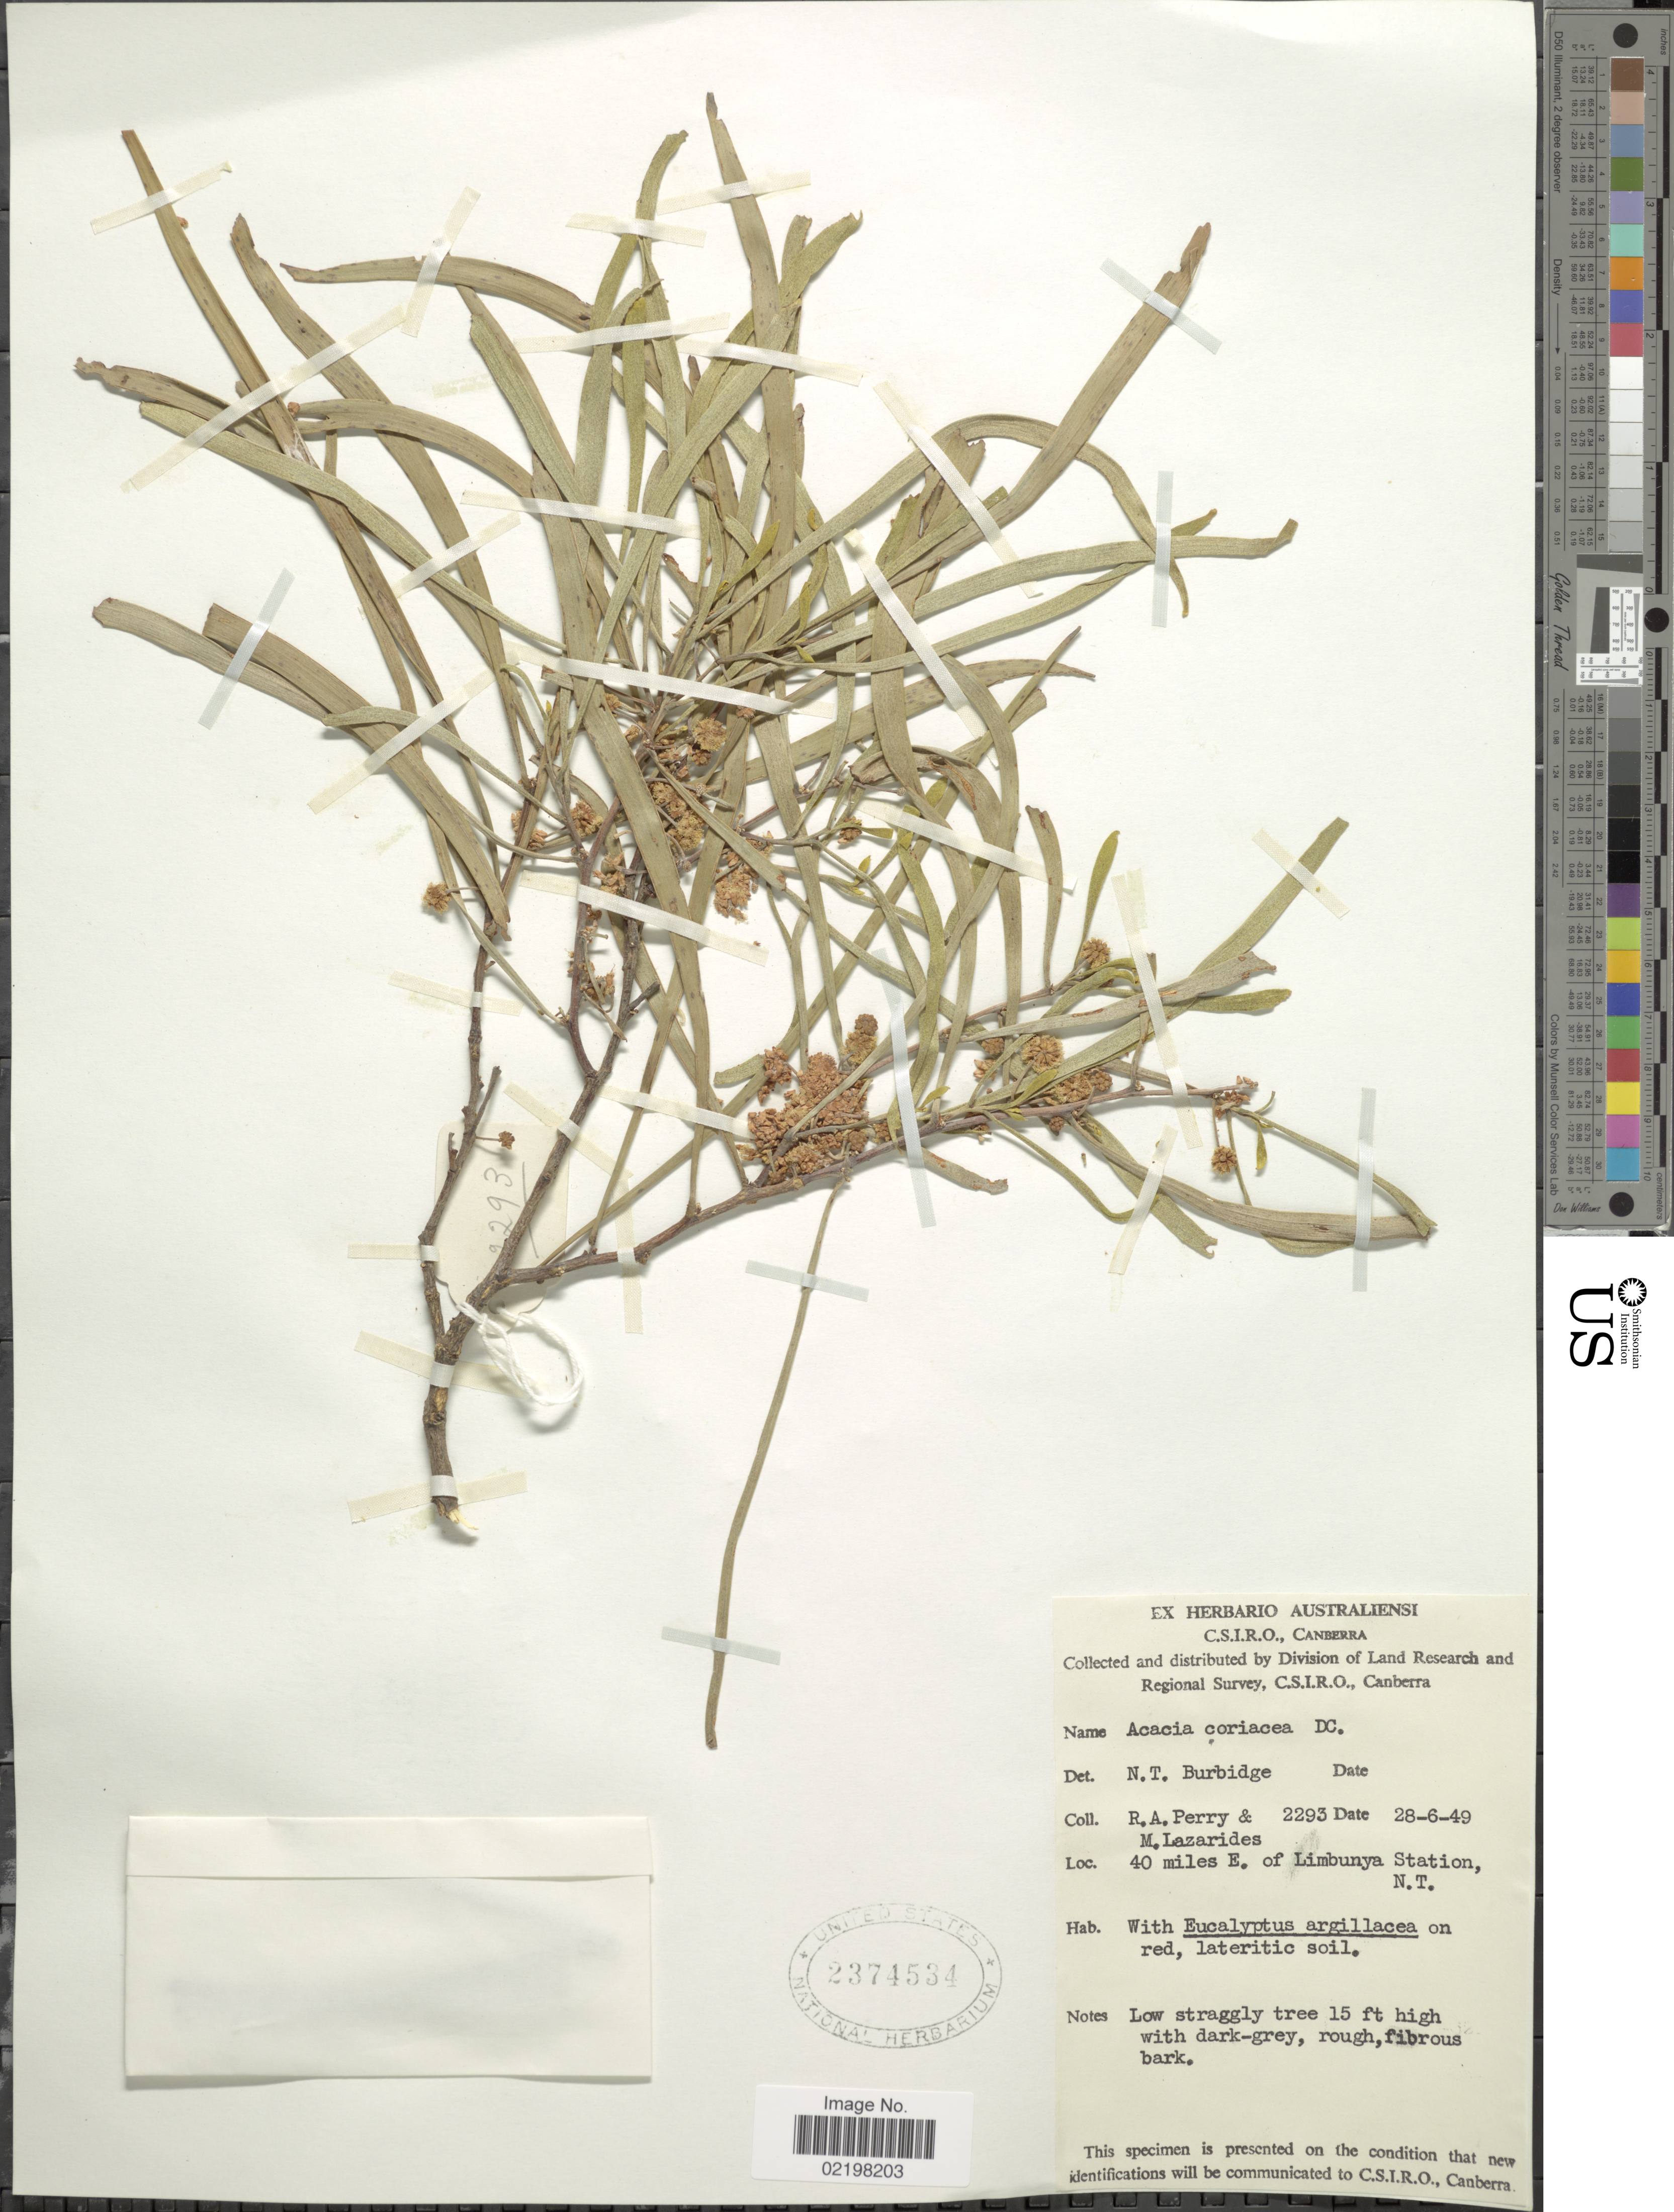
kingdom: Plantae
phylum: Tracheophyta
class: Magnoliopsida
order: Fabales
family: Fabaceae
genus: Acacia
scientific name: Acacia coriacea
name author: DC.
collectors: R. L. Perry & M. Lazarides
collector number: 2293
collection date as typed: Transcribed d/m/y: 28/6/49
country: Australia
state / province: Northern Territory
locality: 40 miles E. of Limbunya Station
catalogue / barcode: US 2374534